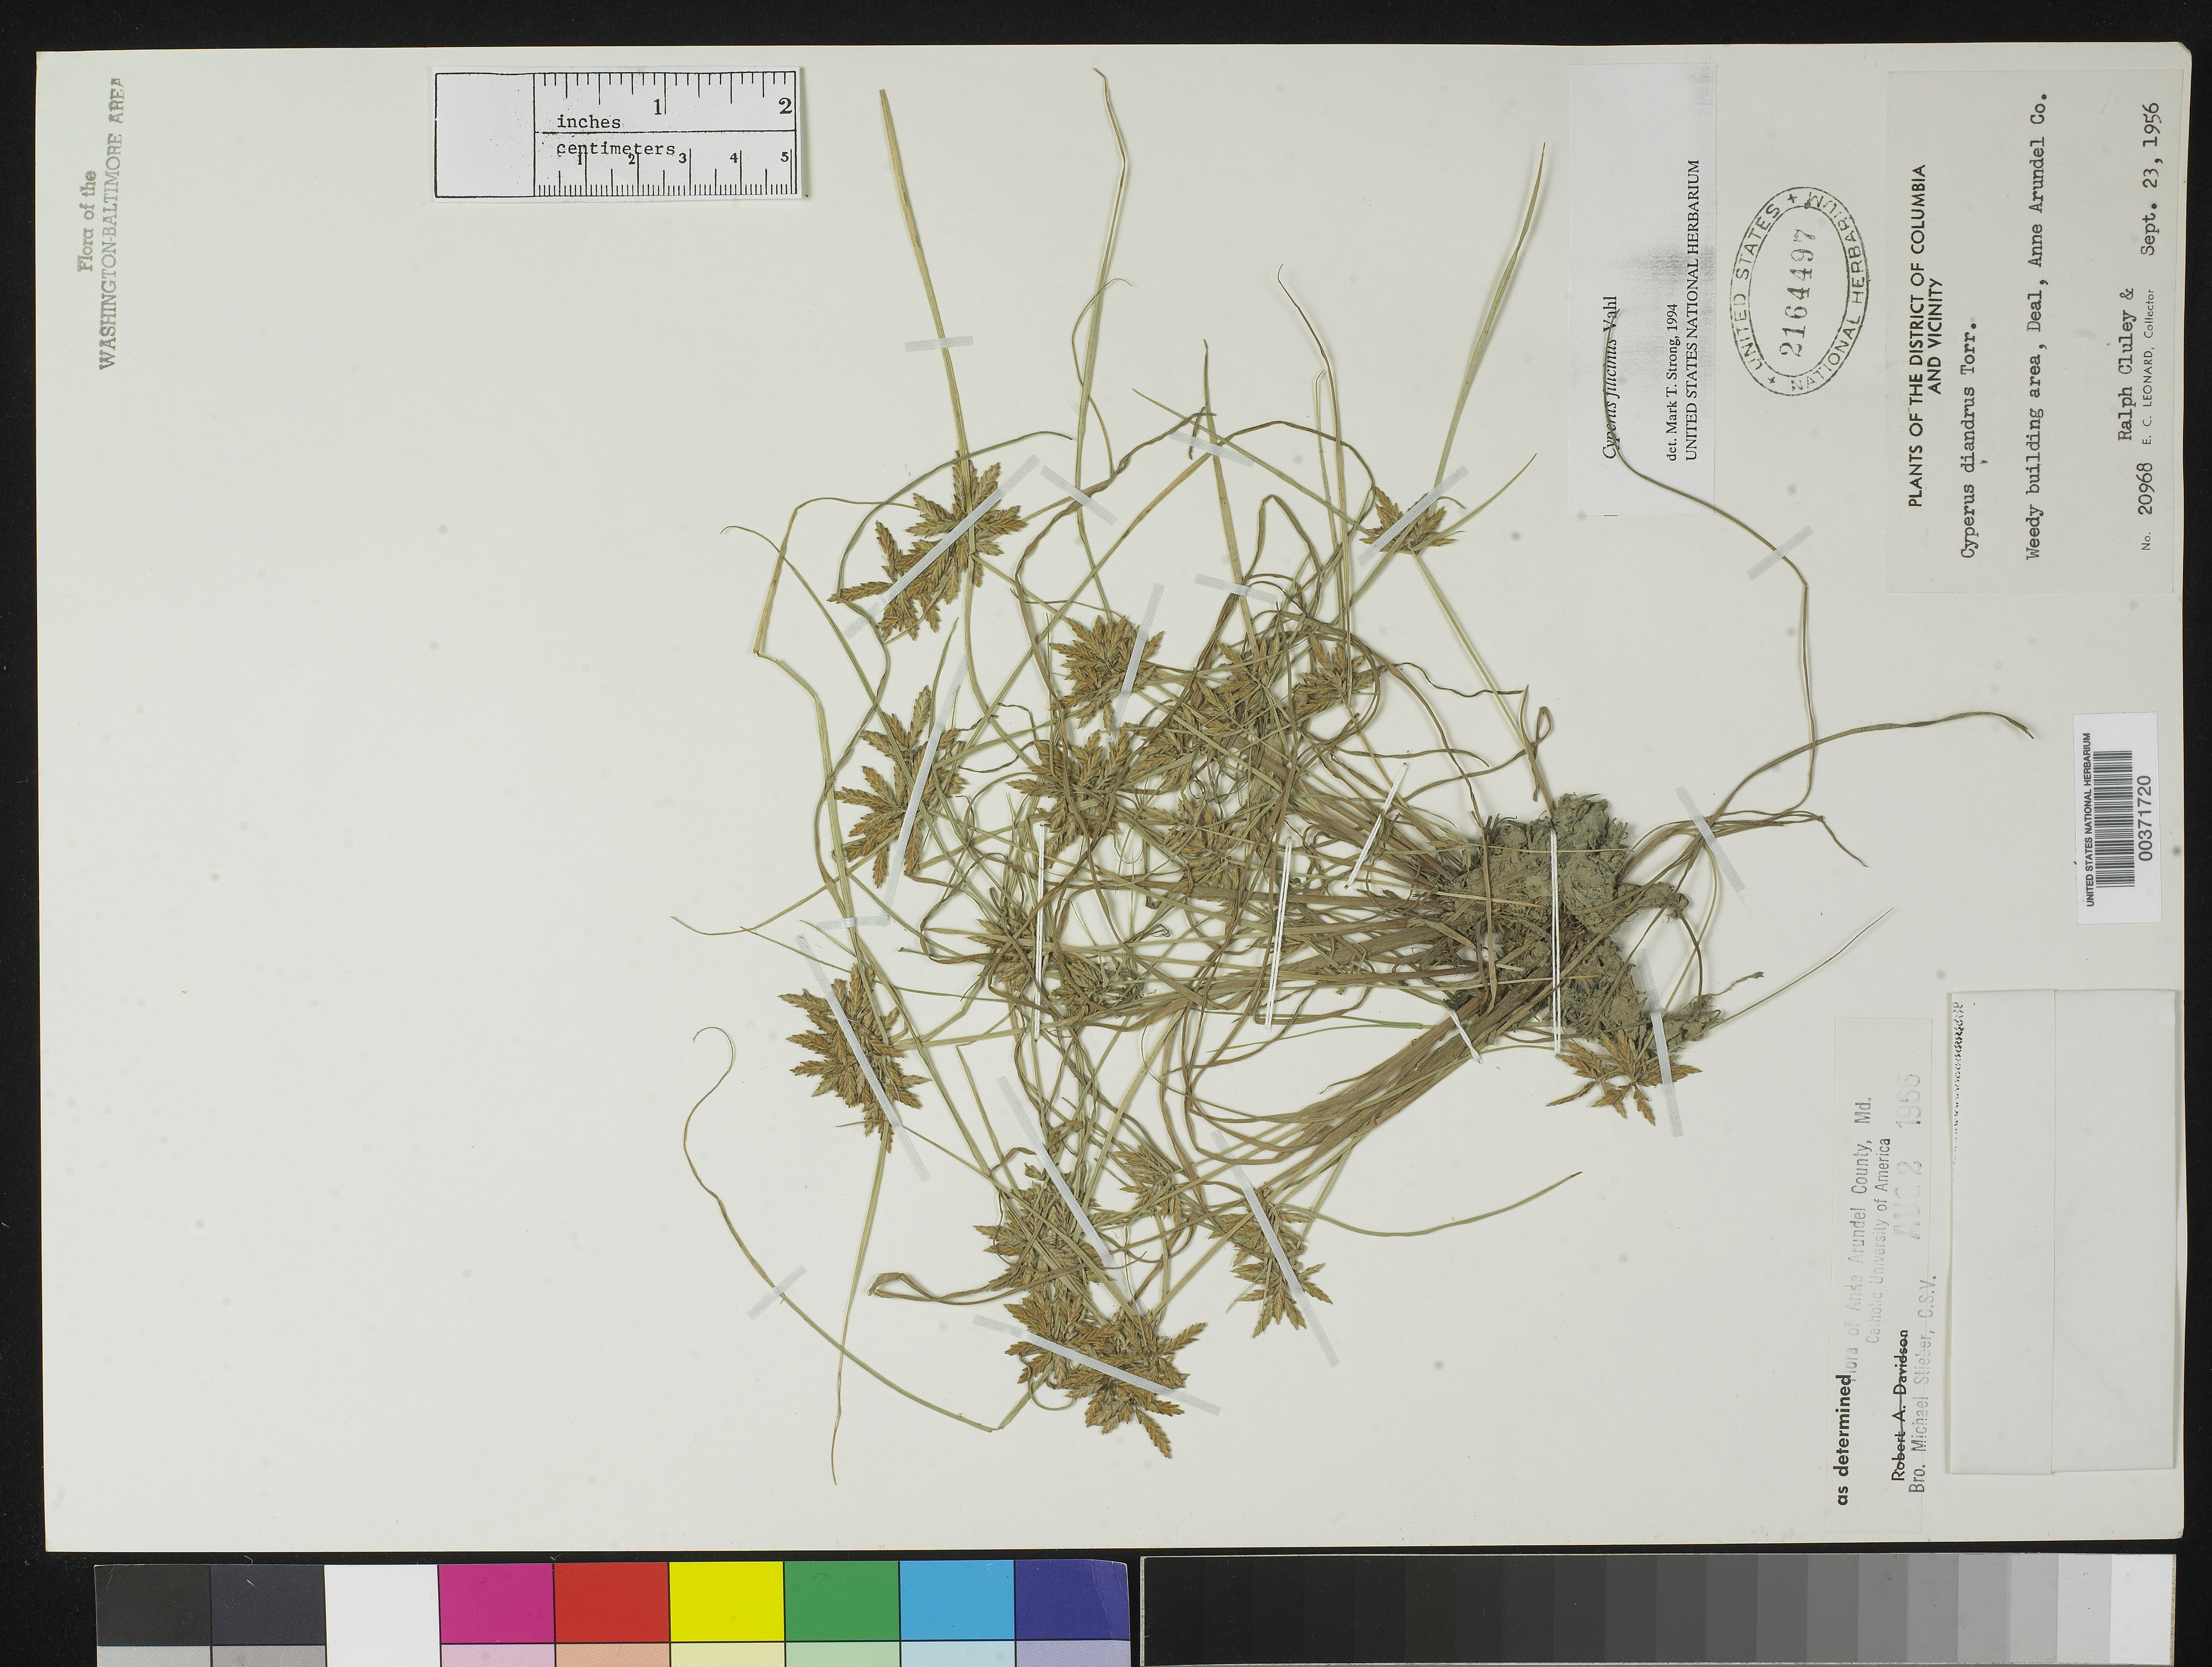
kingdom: Plantae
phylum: Tracheophyta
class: Liliopsida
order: Poales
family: Cyperaceae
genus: Cyperus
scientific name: Cyperus filicinus Vahl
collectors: R. Cluley & E. C. Leonard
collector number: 20968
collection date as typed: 23 Sep 1956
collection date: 1956-09-23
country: United States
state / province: Maryland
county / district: Anne Arundel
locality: Deale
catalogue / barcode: US 2164497